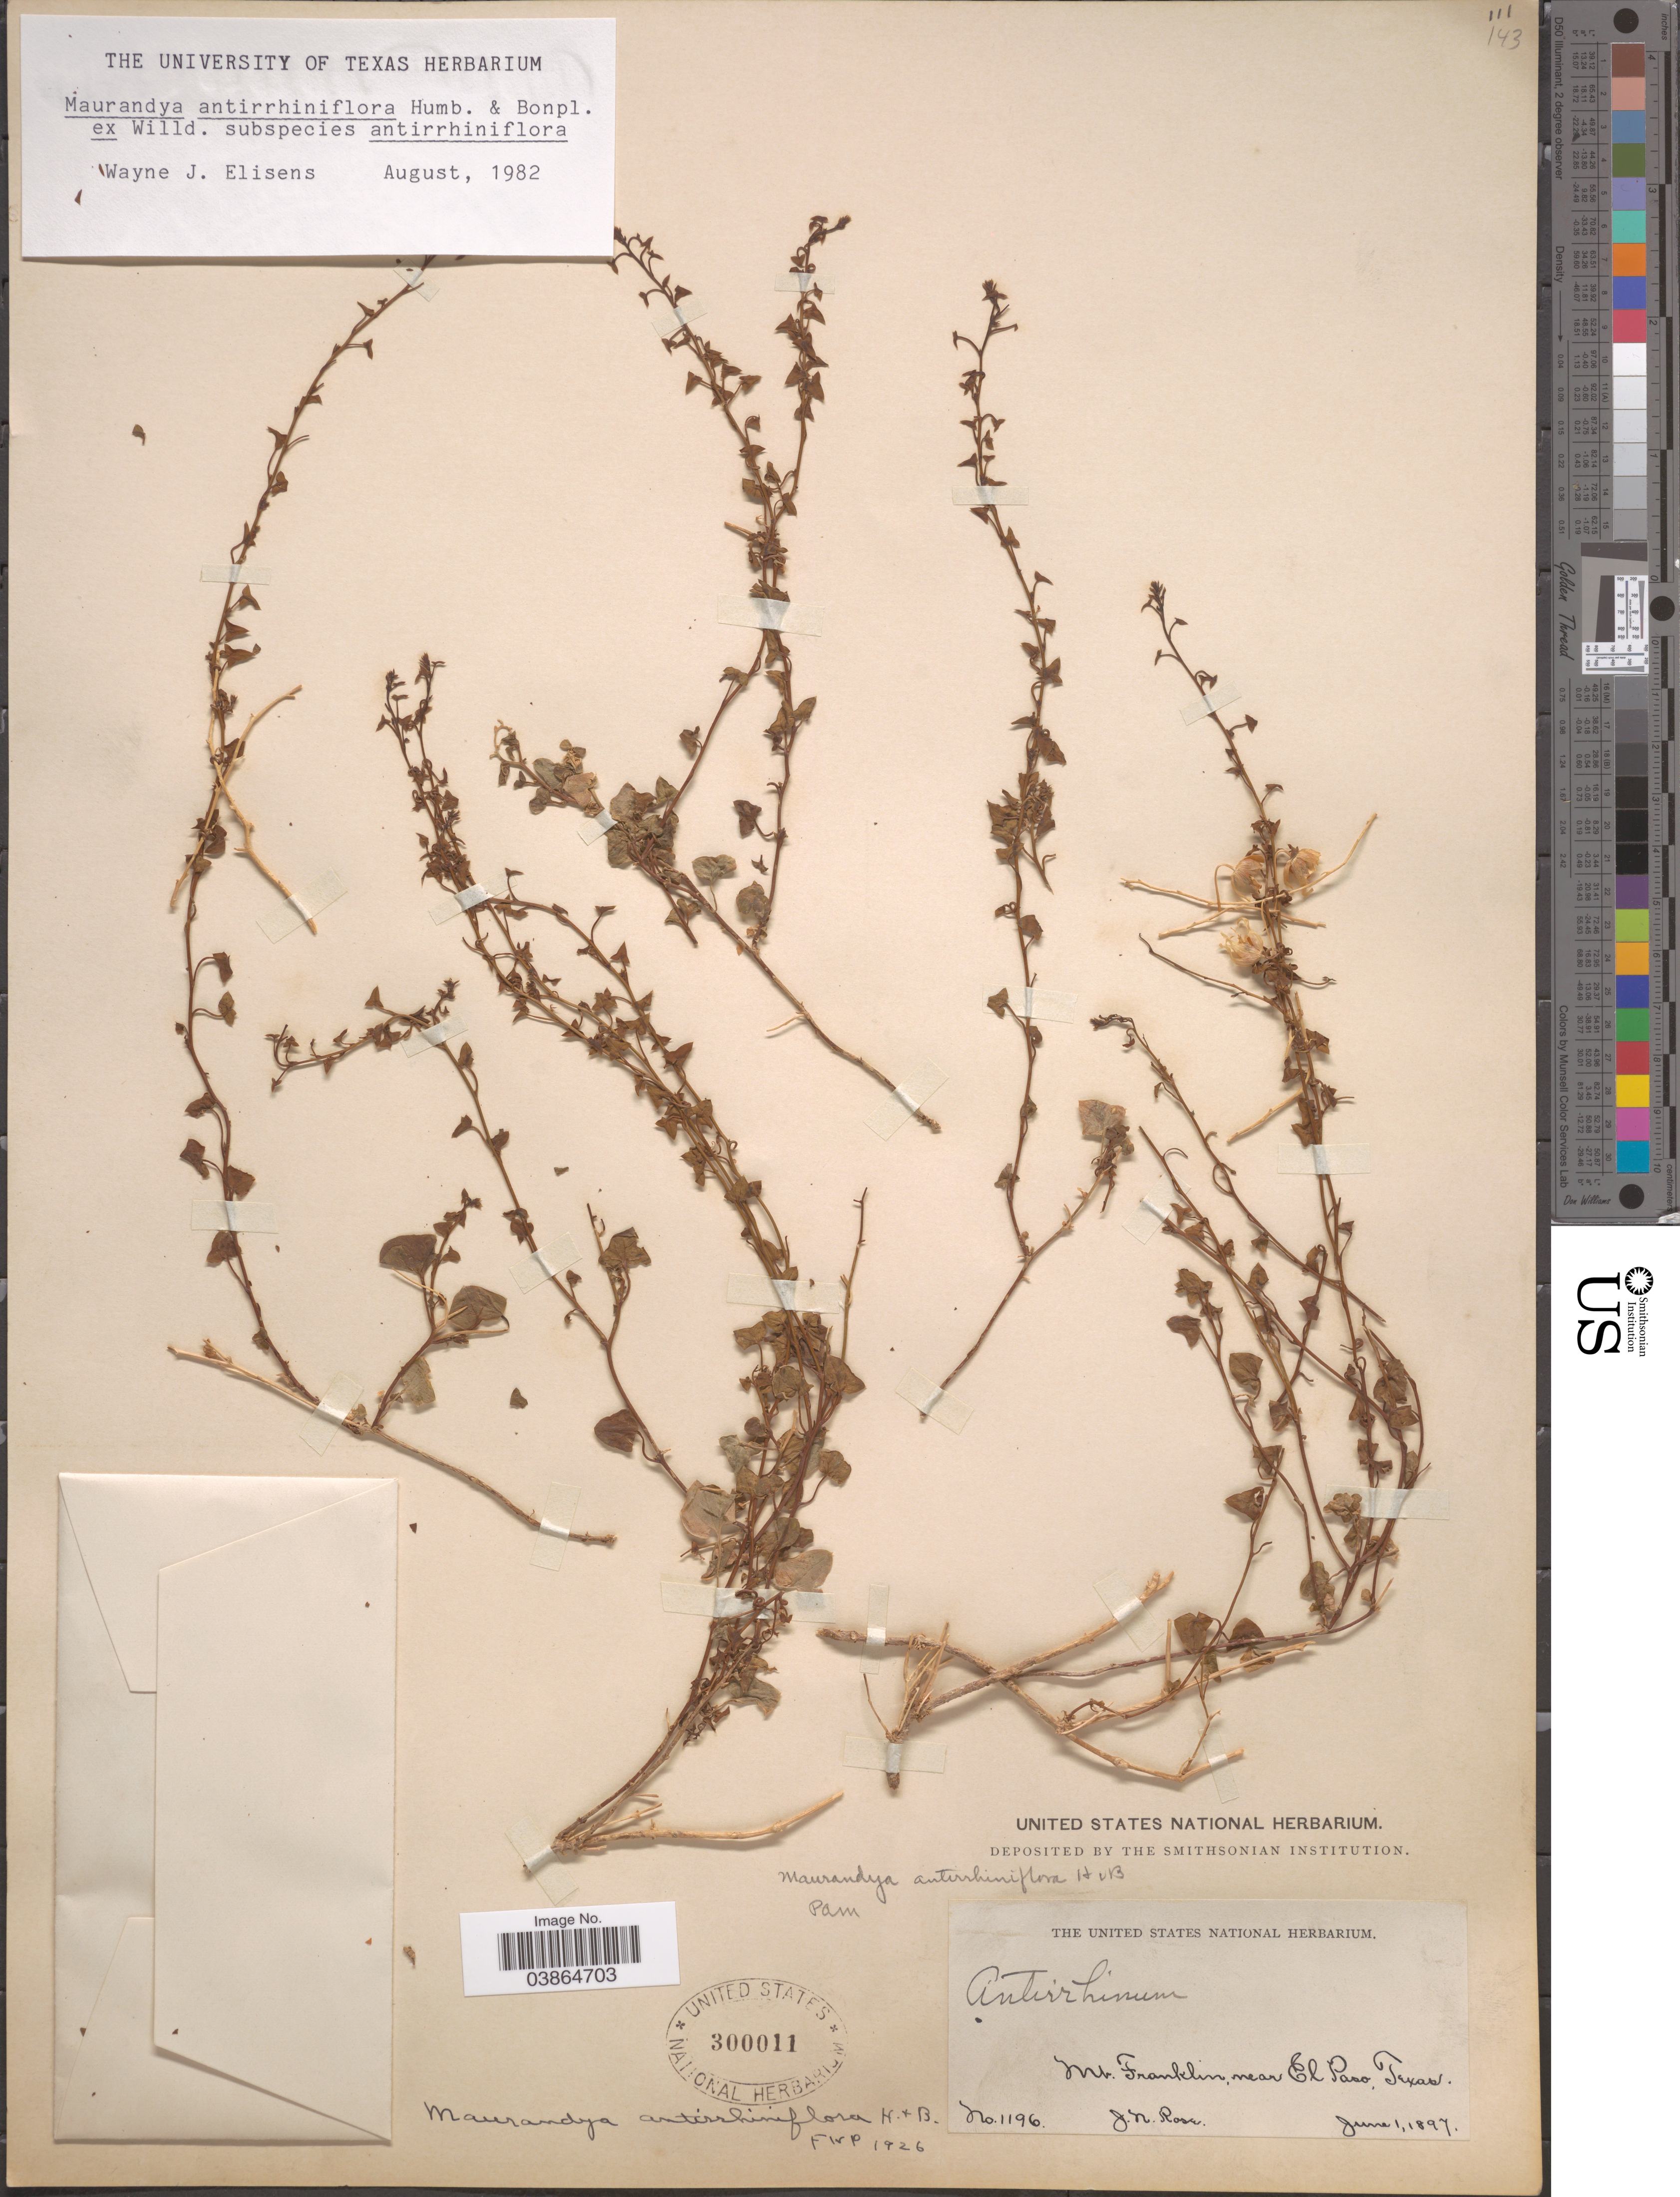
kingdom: Plantae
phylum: Tracheophyta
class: Magnoliopsida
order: Lamiales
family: Plantaginaceae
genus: Maurandya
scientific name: Maurandya antirrhiniflora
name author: Humb. & Bonpl. ex Willd.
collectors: J. N. Rose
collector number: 1196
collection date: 1897-06-01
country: United States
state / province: Texas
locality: Mt. Franklin, near El Paso.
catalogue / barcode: US 300011